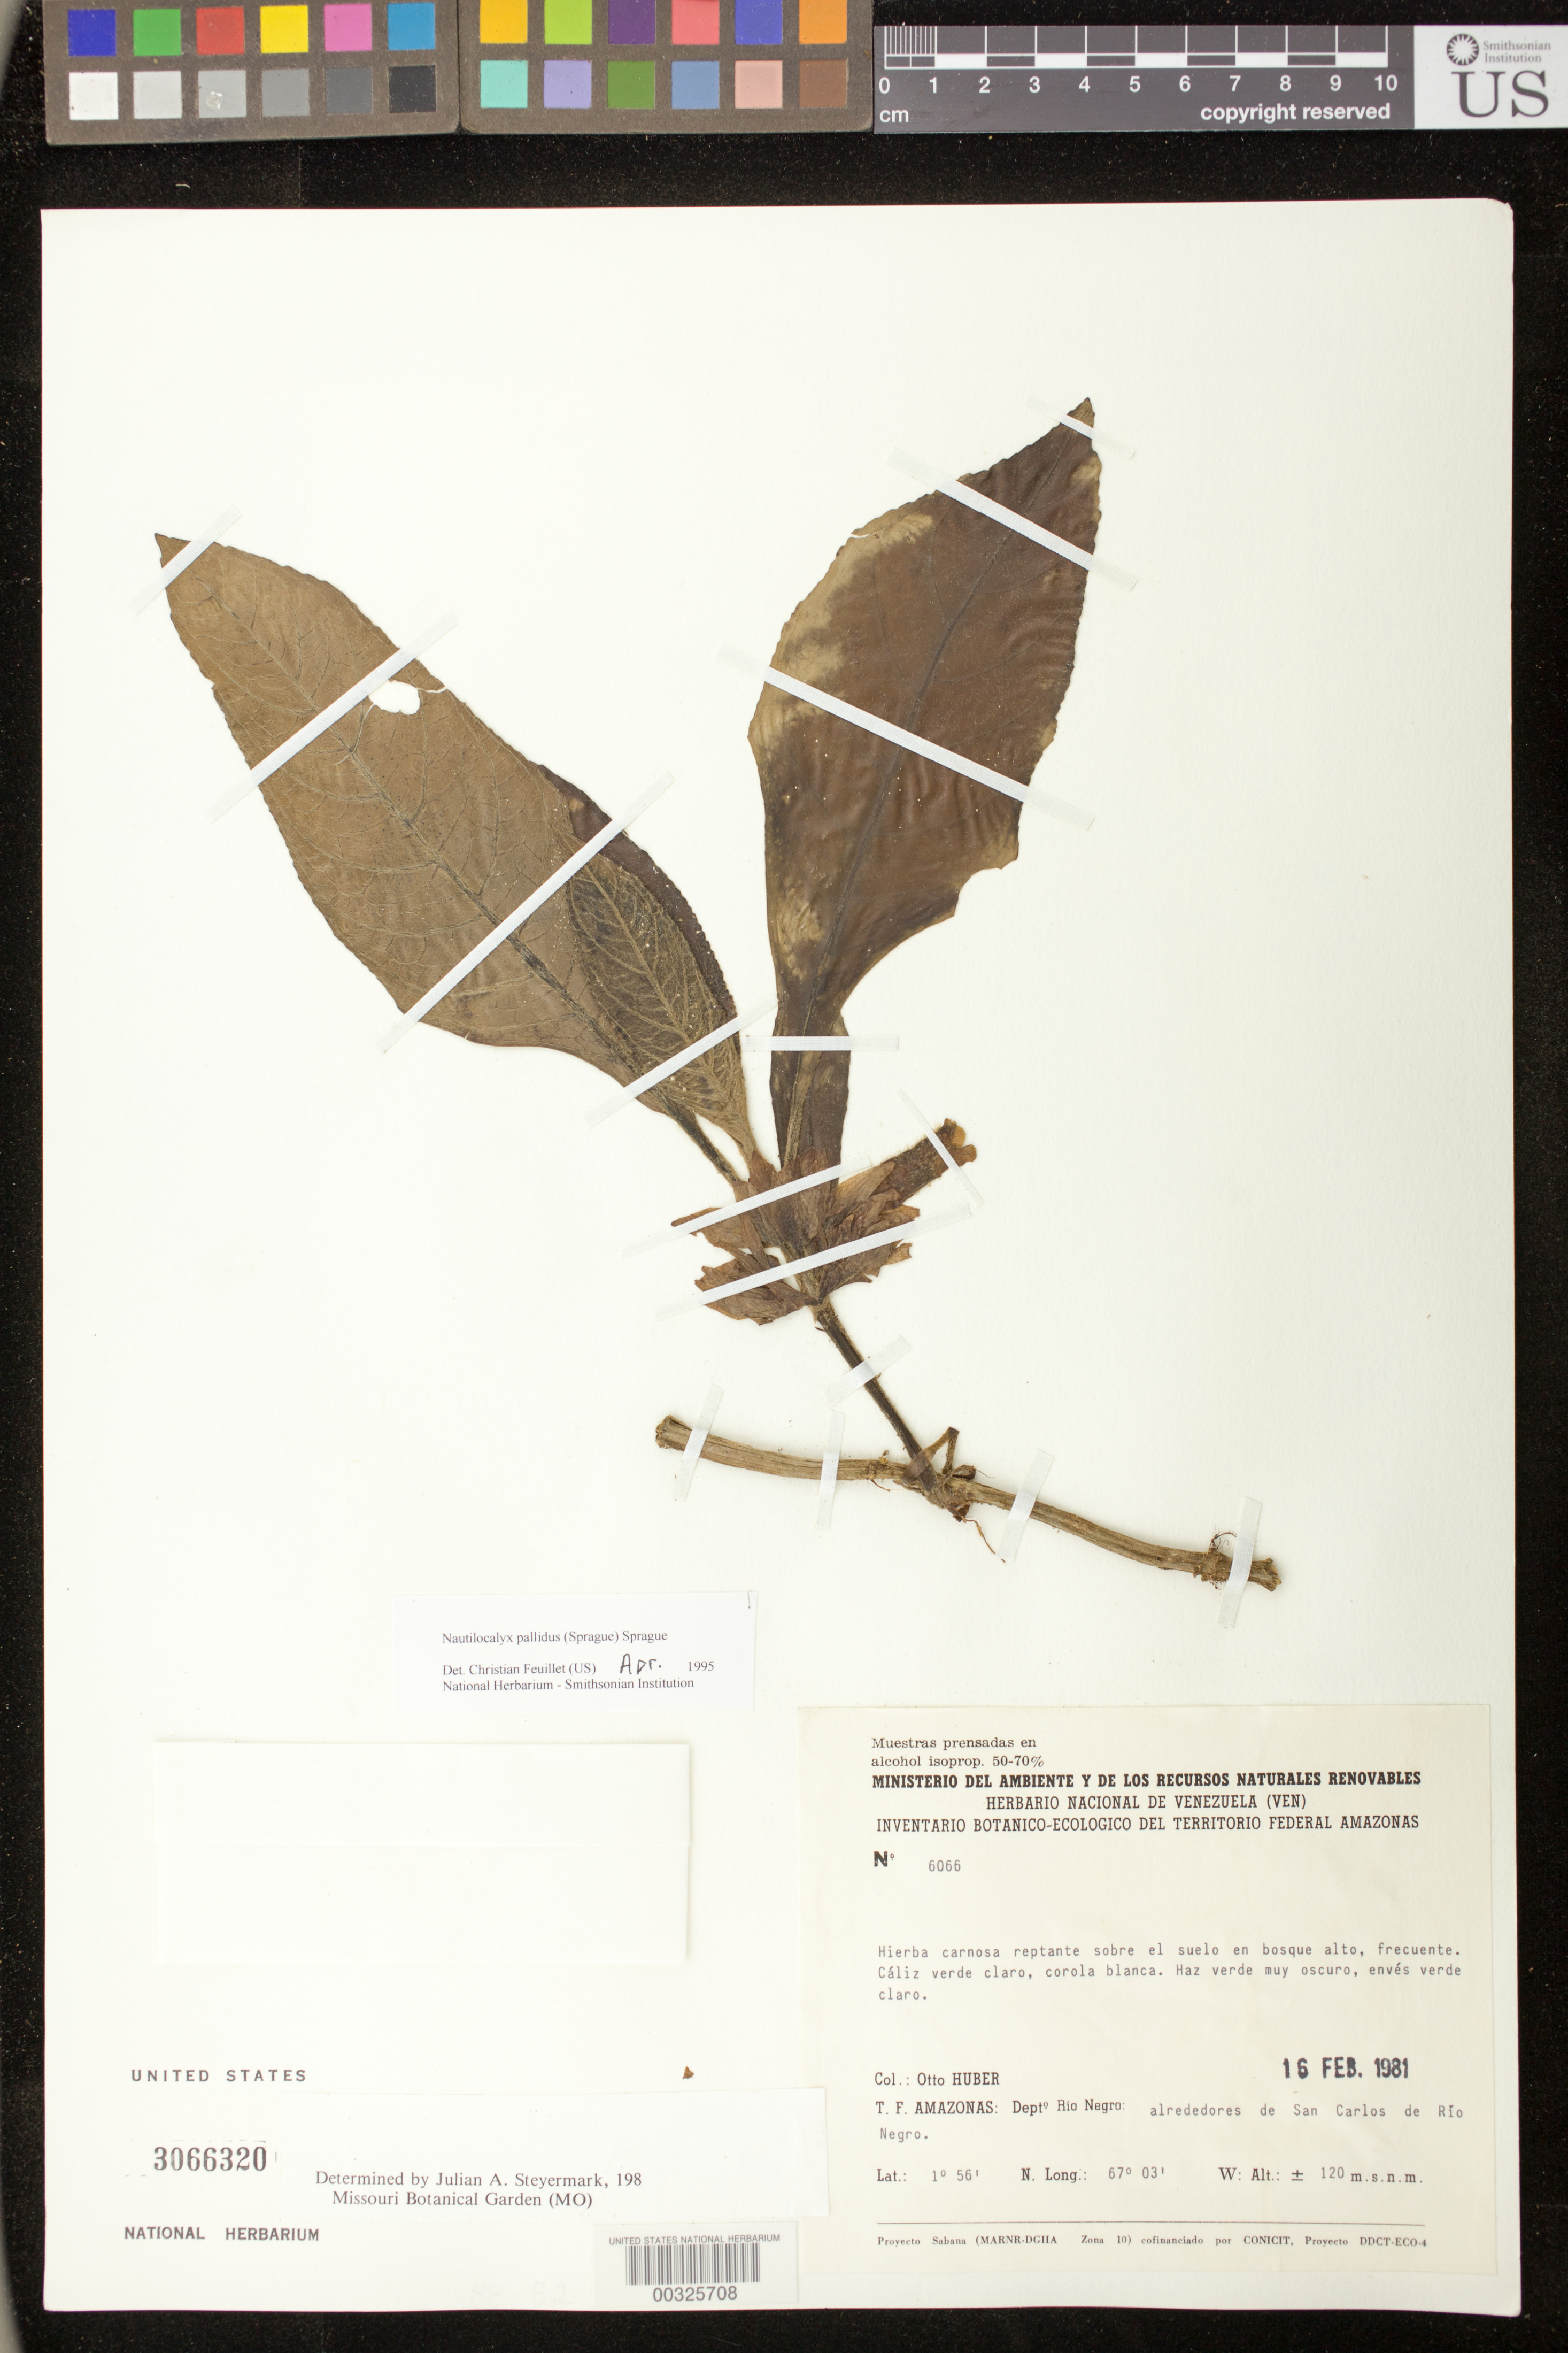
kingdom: Plantae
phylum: Tracheophyta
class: Magnoliopsida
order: Lamiales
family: Gesneriaceae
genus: Nautilocalyx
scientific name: Nautilocalyx pallidus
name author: (Sprague) C. Sprague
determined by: Feuillet, C.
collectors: O. Huber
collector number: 6066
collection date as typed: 16 Feb 1981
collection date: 1981-02-16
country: Venezuela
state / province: Amazonas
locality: Rio Negro Dept., environs of San Carlos de la Rio Negro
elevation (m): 120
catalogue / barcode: US 3066320